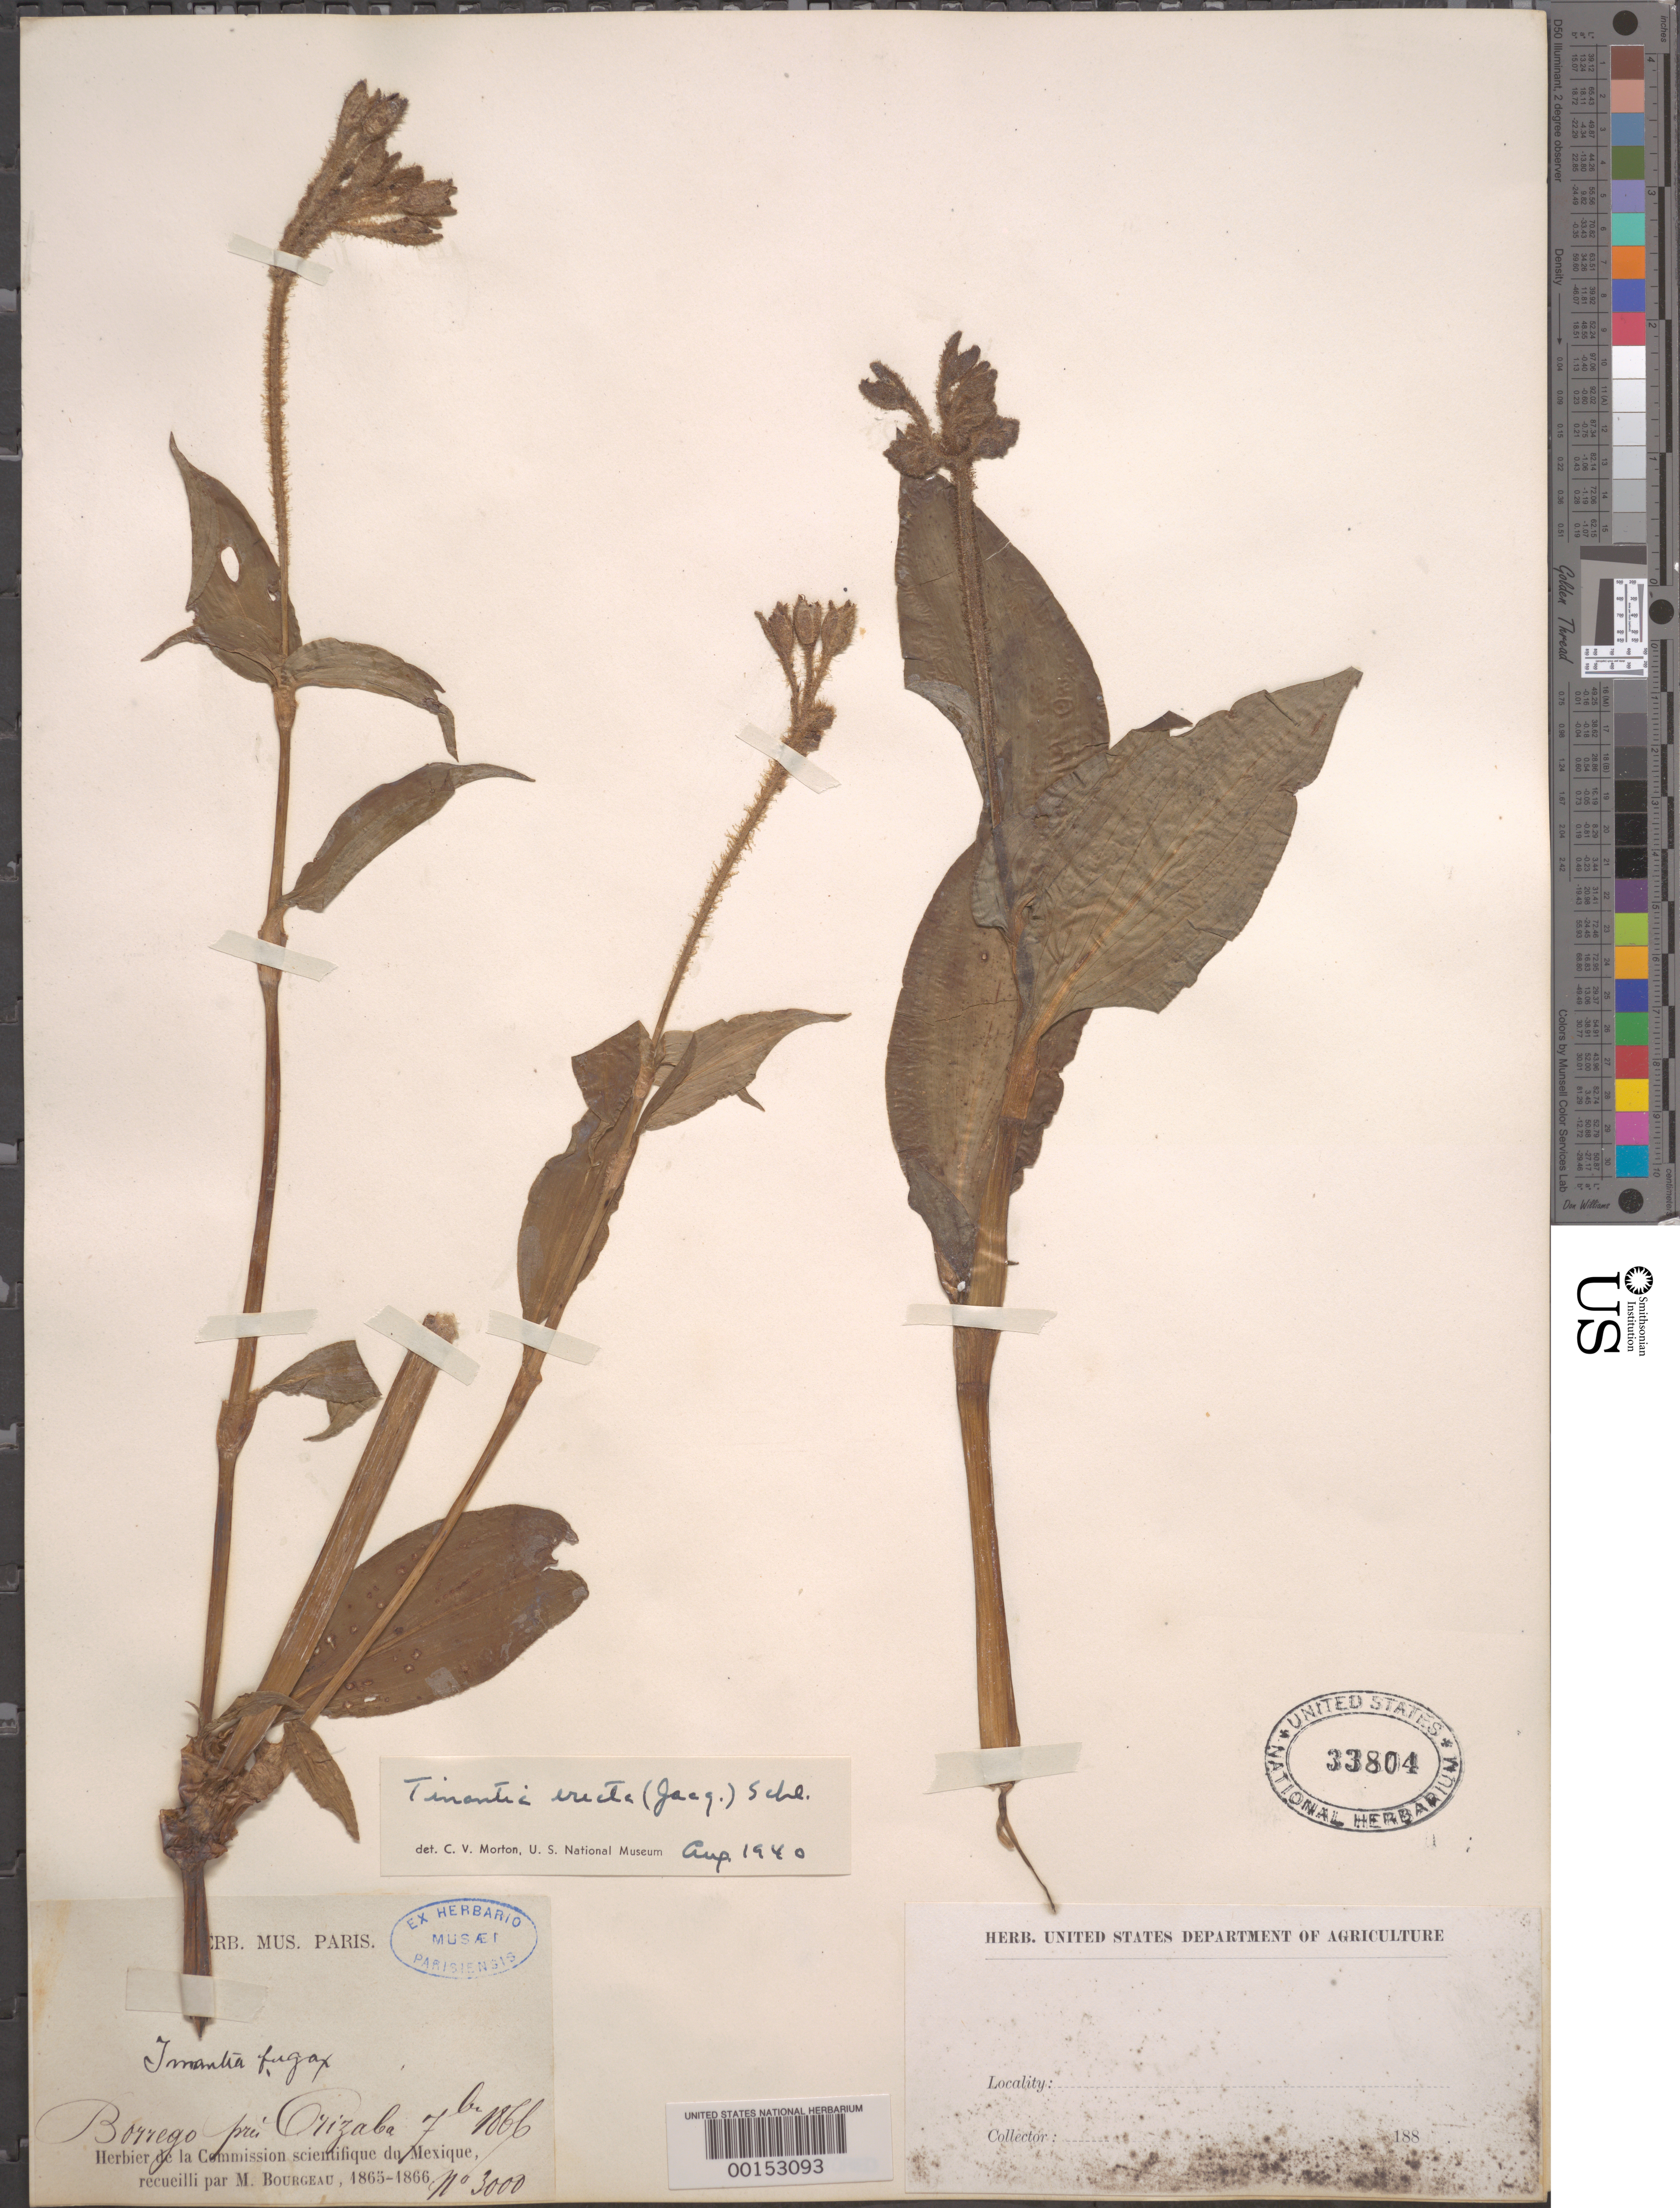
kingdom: Plantae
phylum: Tracheophyta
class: Liliopsida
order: Commelinales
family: Commelinaceae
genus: Tinantia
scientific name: Tinantia erecta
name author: (Jacq.) Fenzl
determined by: Morton, C. V.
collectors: E. Bourgeau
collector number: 3000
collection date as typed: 1865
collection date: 1865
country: Mexico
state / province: Veracruz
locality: Borrego near Orizaba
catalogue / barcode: US 33804